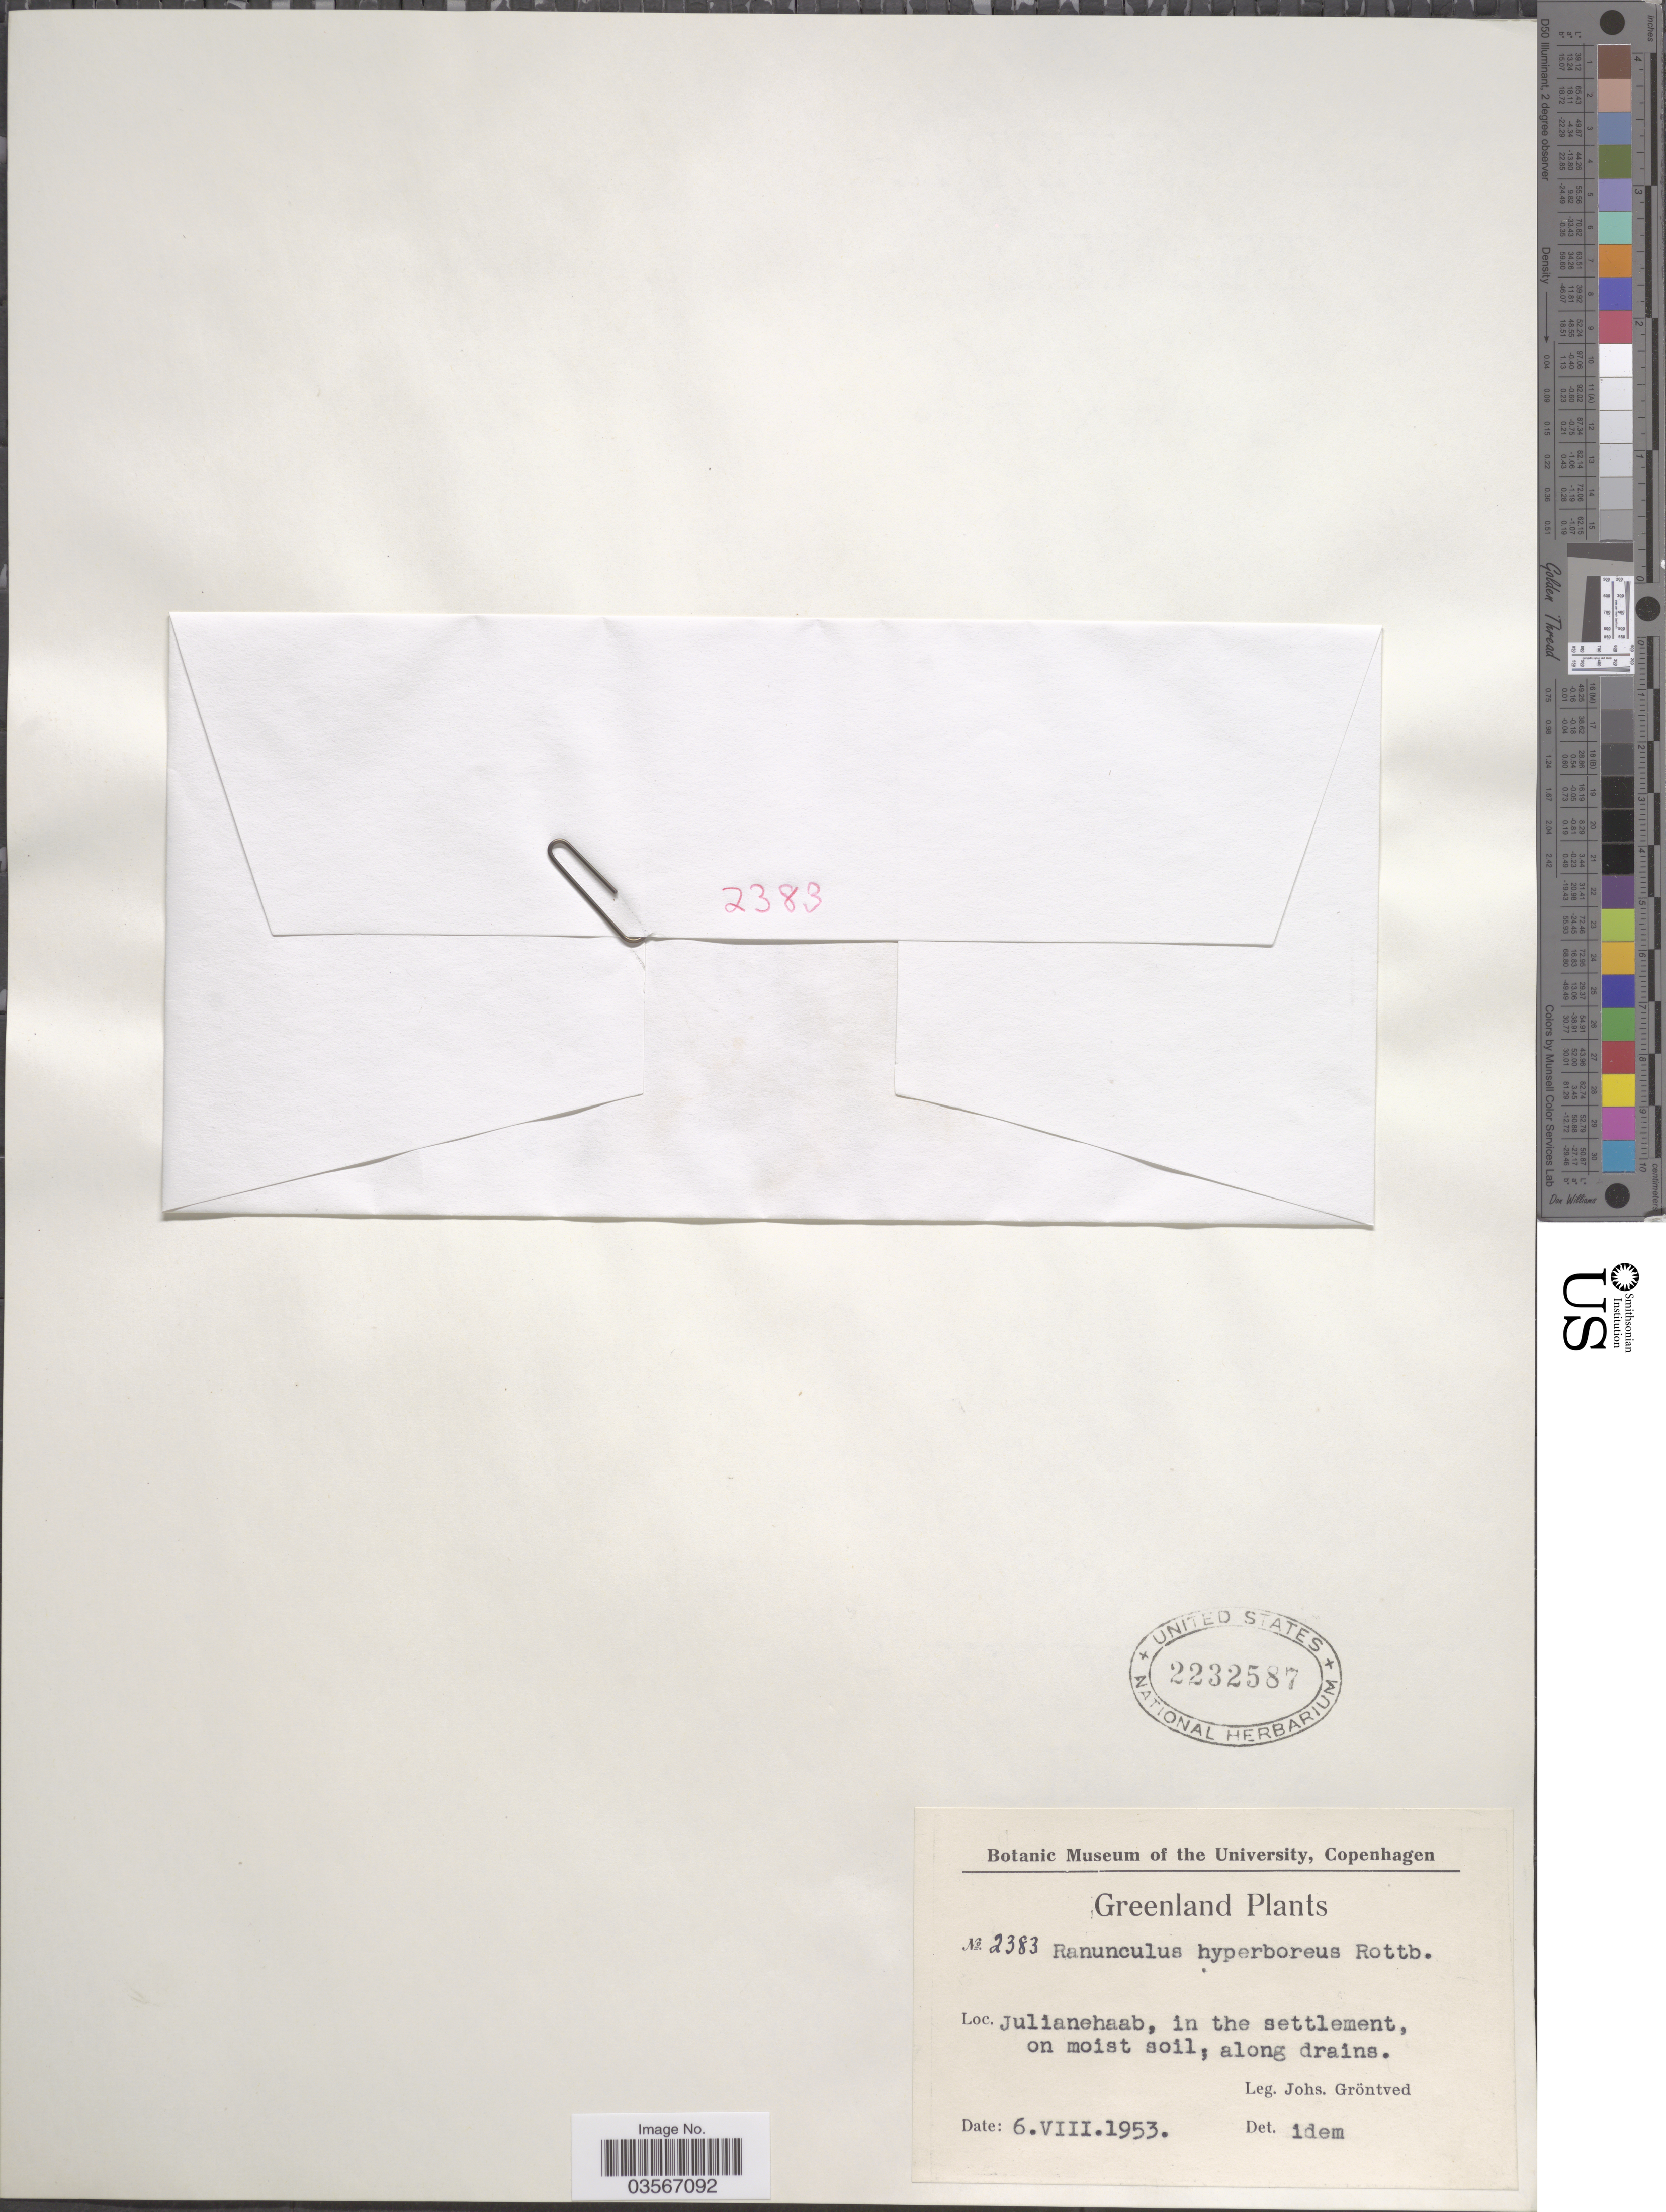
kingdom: Plantae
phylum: Tracheophyta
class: Magnoliopsida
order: Ranunculales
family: Ranunculaceae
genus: Ranunculus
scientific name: Ranunculus hyperboreus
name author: Rottb.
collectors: J. Gröntved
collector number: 2383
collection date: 1953-08-06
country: Greenland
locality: Julianehaab, in the settlement, on moist soil; along drains.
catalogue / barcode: US 2232587